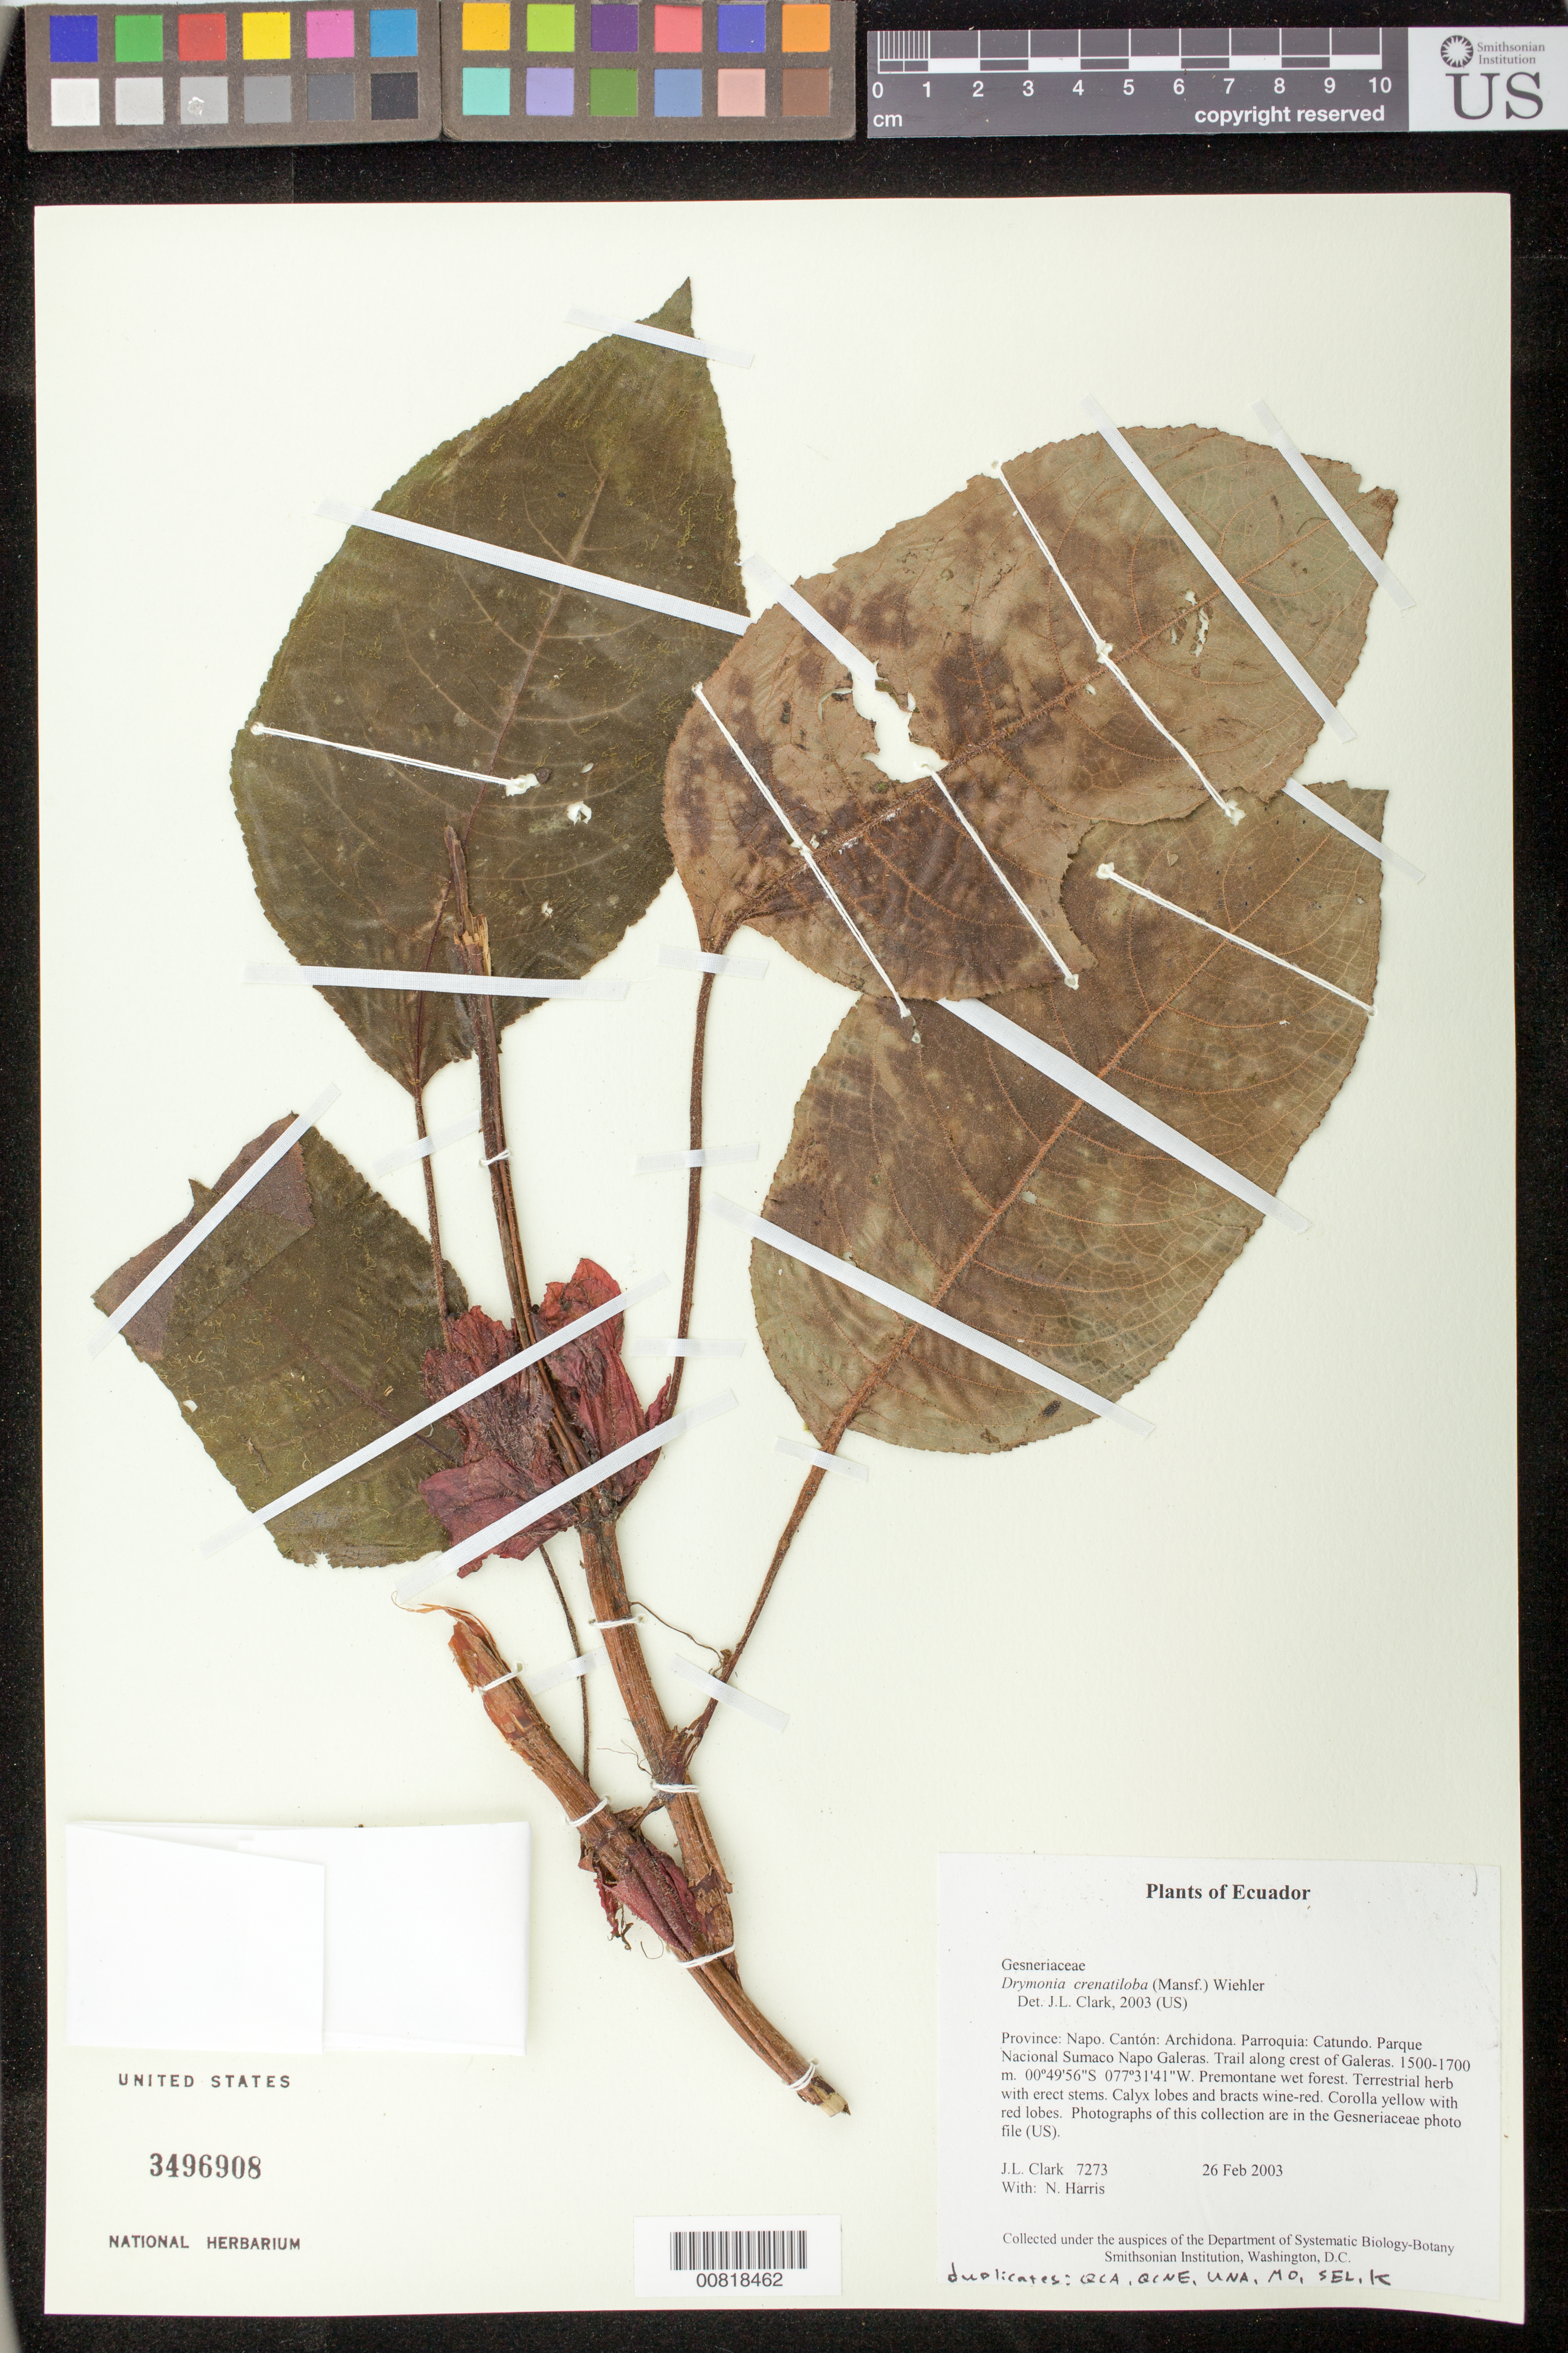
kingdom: Plantae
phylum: Tracheophyta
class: Magnoliopsida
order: Lamiales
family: Gesneriaceae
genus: Drymonia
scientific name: Drymonia crenatiloba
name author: (Mansf.) Wiehler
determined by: Clark, J. L., (SEL), The Marie Selby Botanical Garden (UNITED STATES)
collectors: J. L. Clark & N. Harris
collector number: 7273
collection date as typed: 26 Feb 2003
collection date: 2003-02-26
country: Ecuador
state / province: Napo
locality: Archidona. Parroquia: Catundo. Parque Nacional Sumaco Napo Galeras. Trail along crest of Galeras.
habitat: Premontane wet forest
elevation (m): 1500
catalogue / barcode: US 3496908